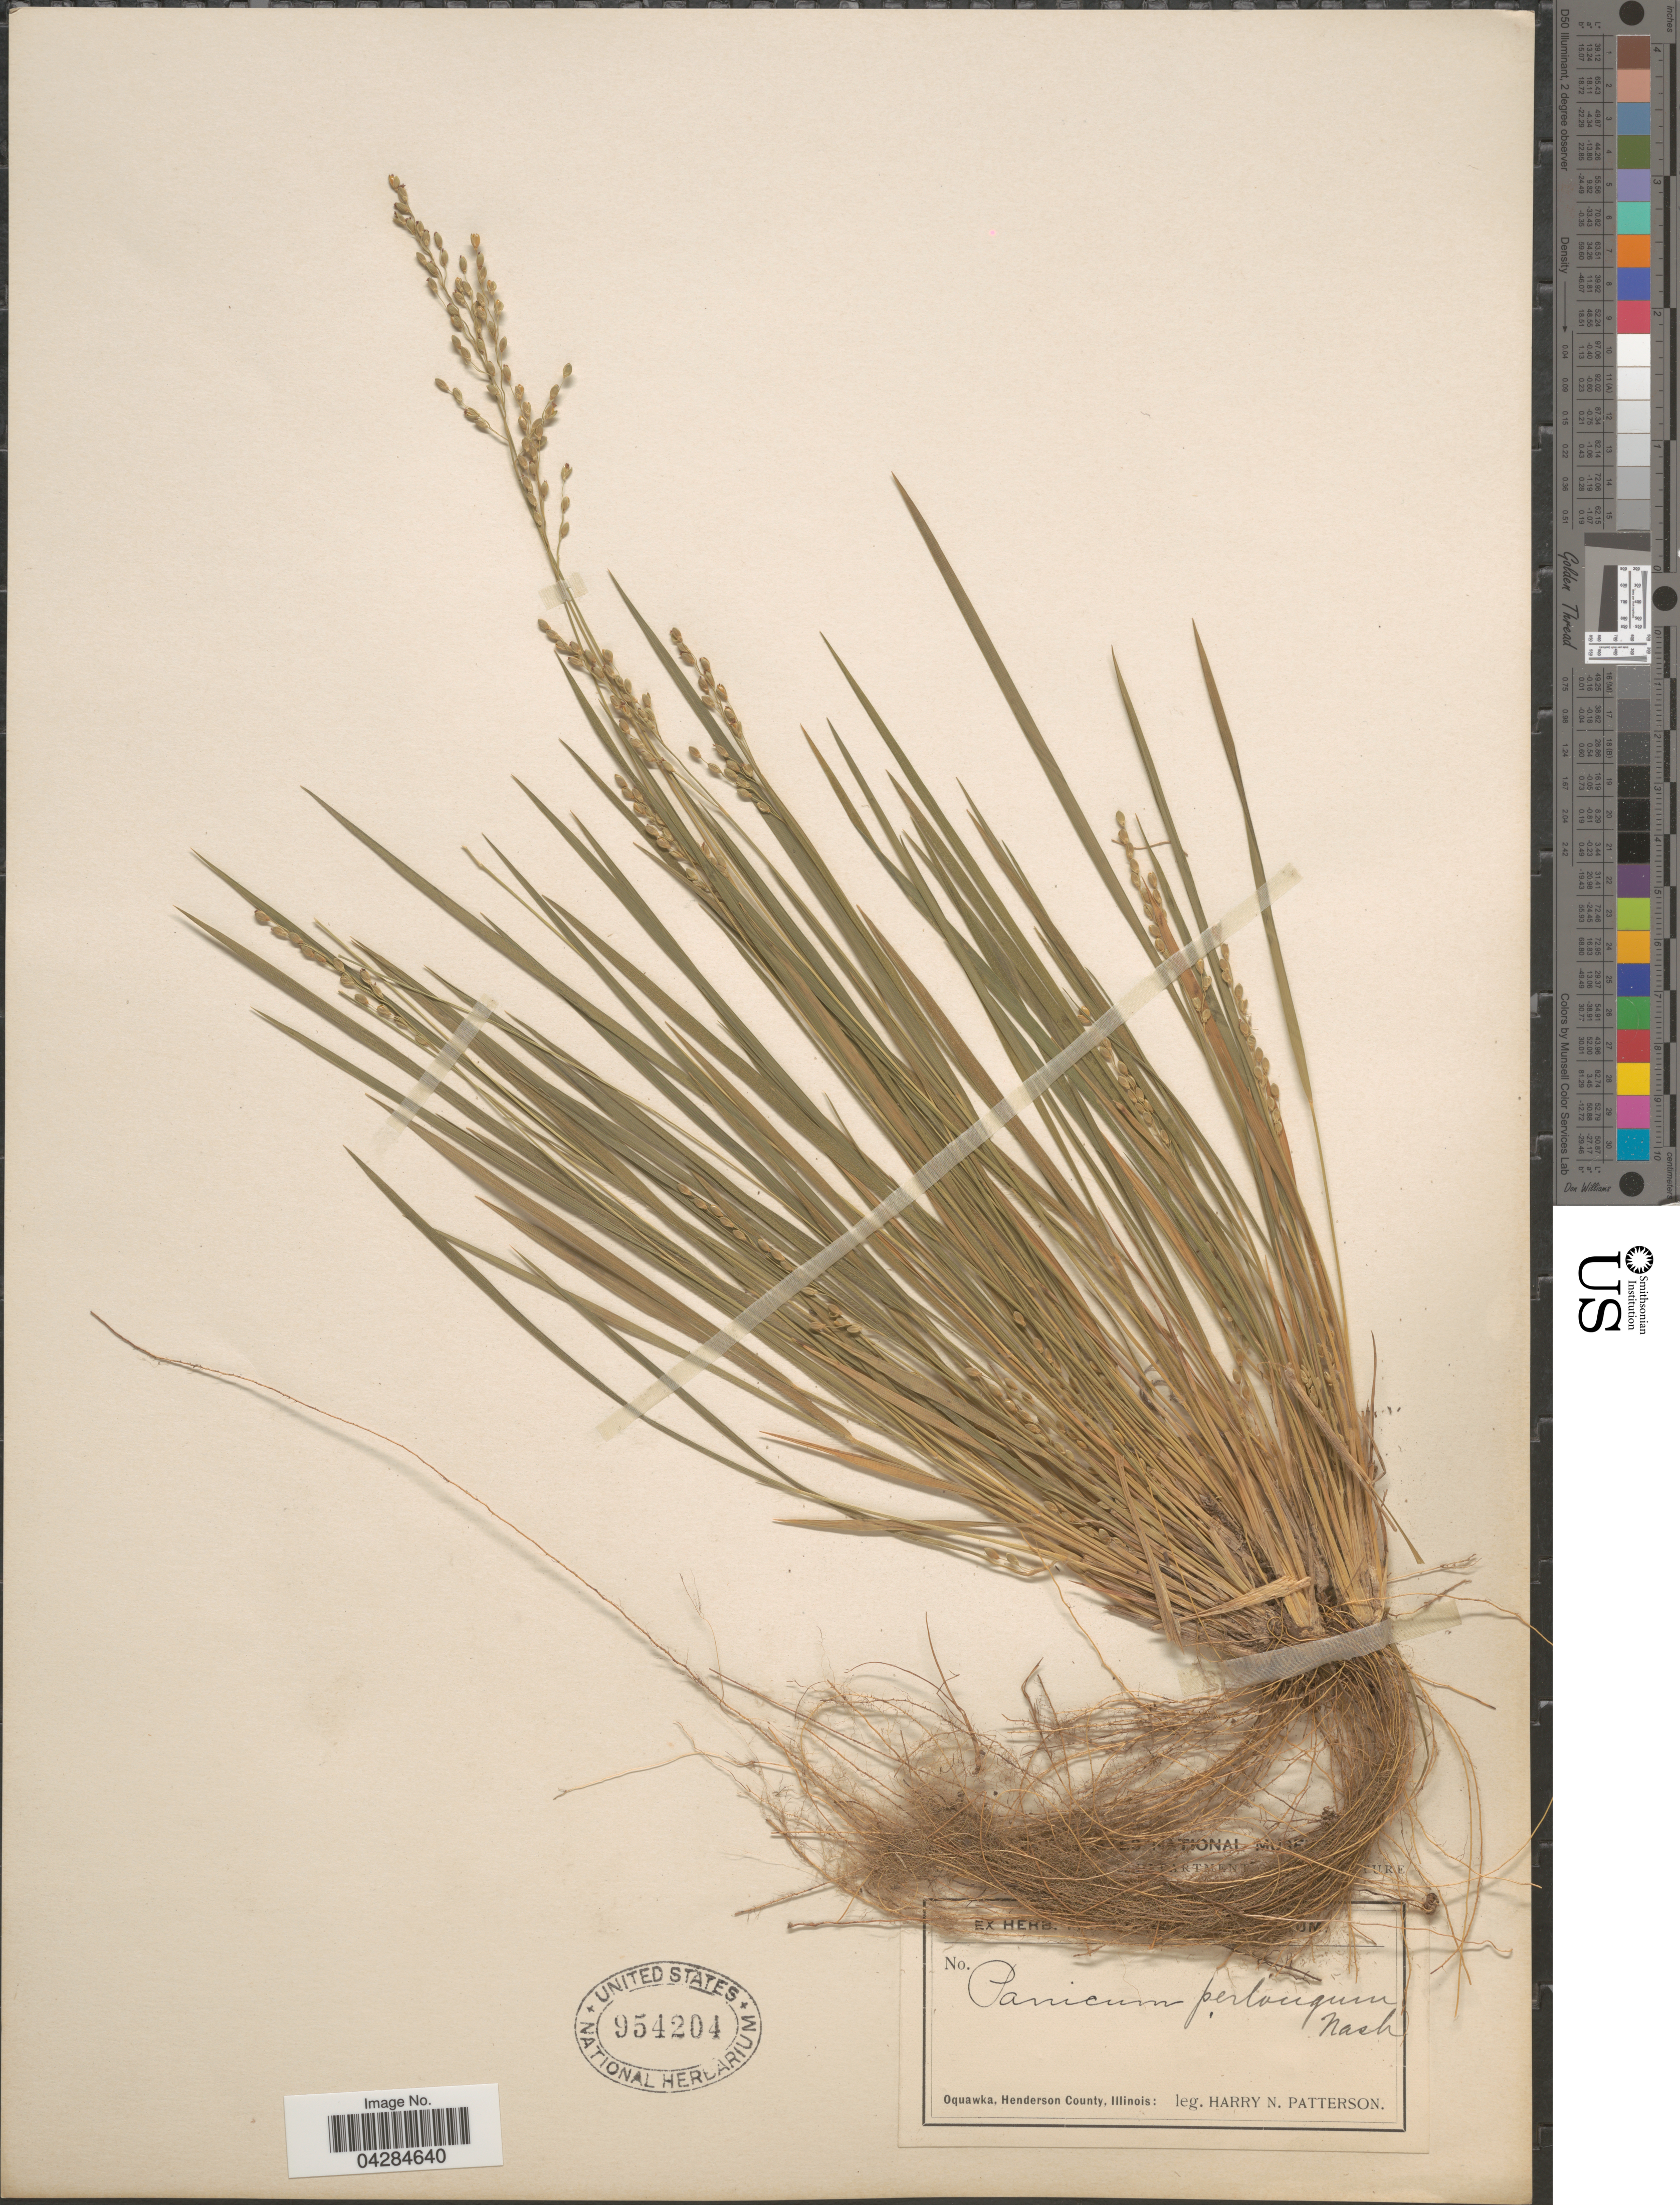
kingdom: Plantae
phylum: Tracheophyta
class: Liliopsida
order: Poales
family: Poaceae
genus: Dichanthelium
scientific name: Dichanthelium perlongum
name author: (Nash) Freckmann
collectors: H. N. Patterson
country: United States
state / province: Illinois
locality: Oquawka, Henderson County.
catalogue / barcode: US 954204